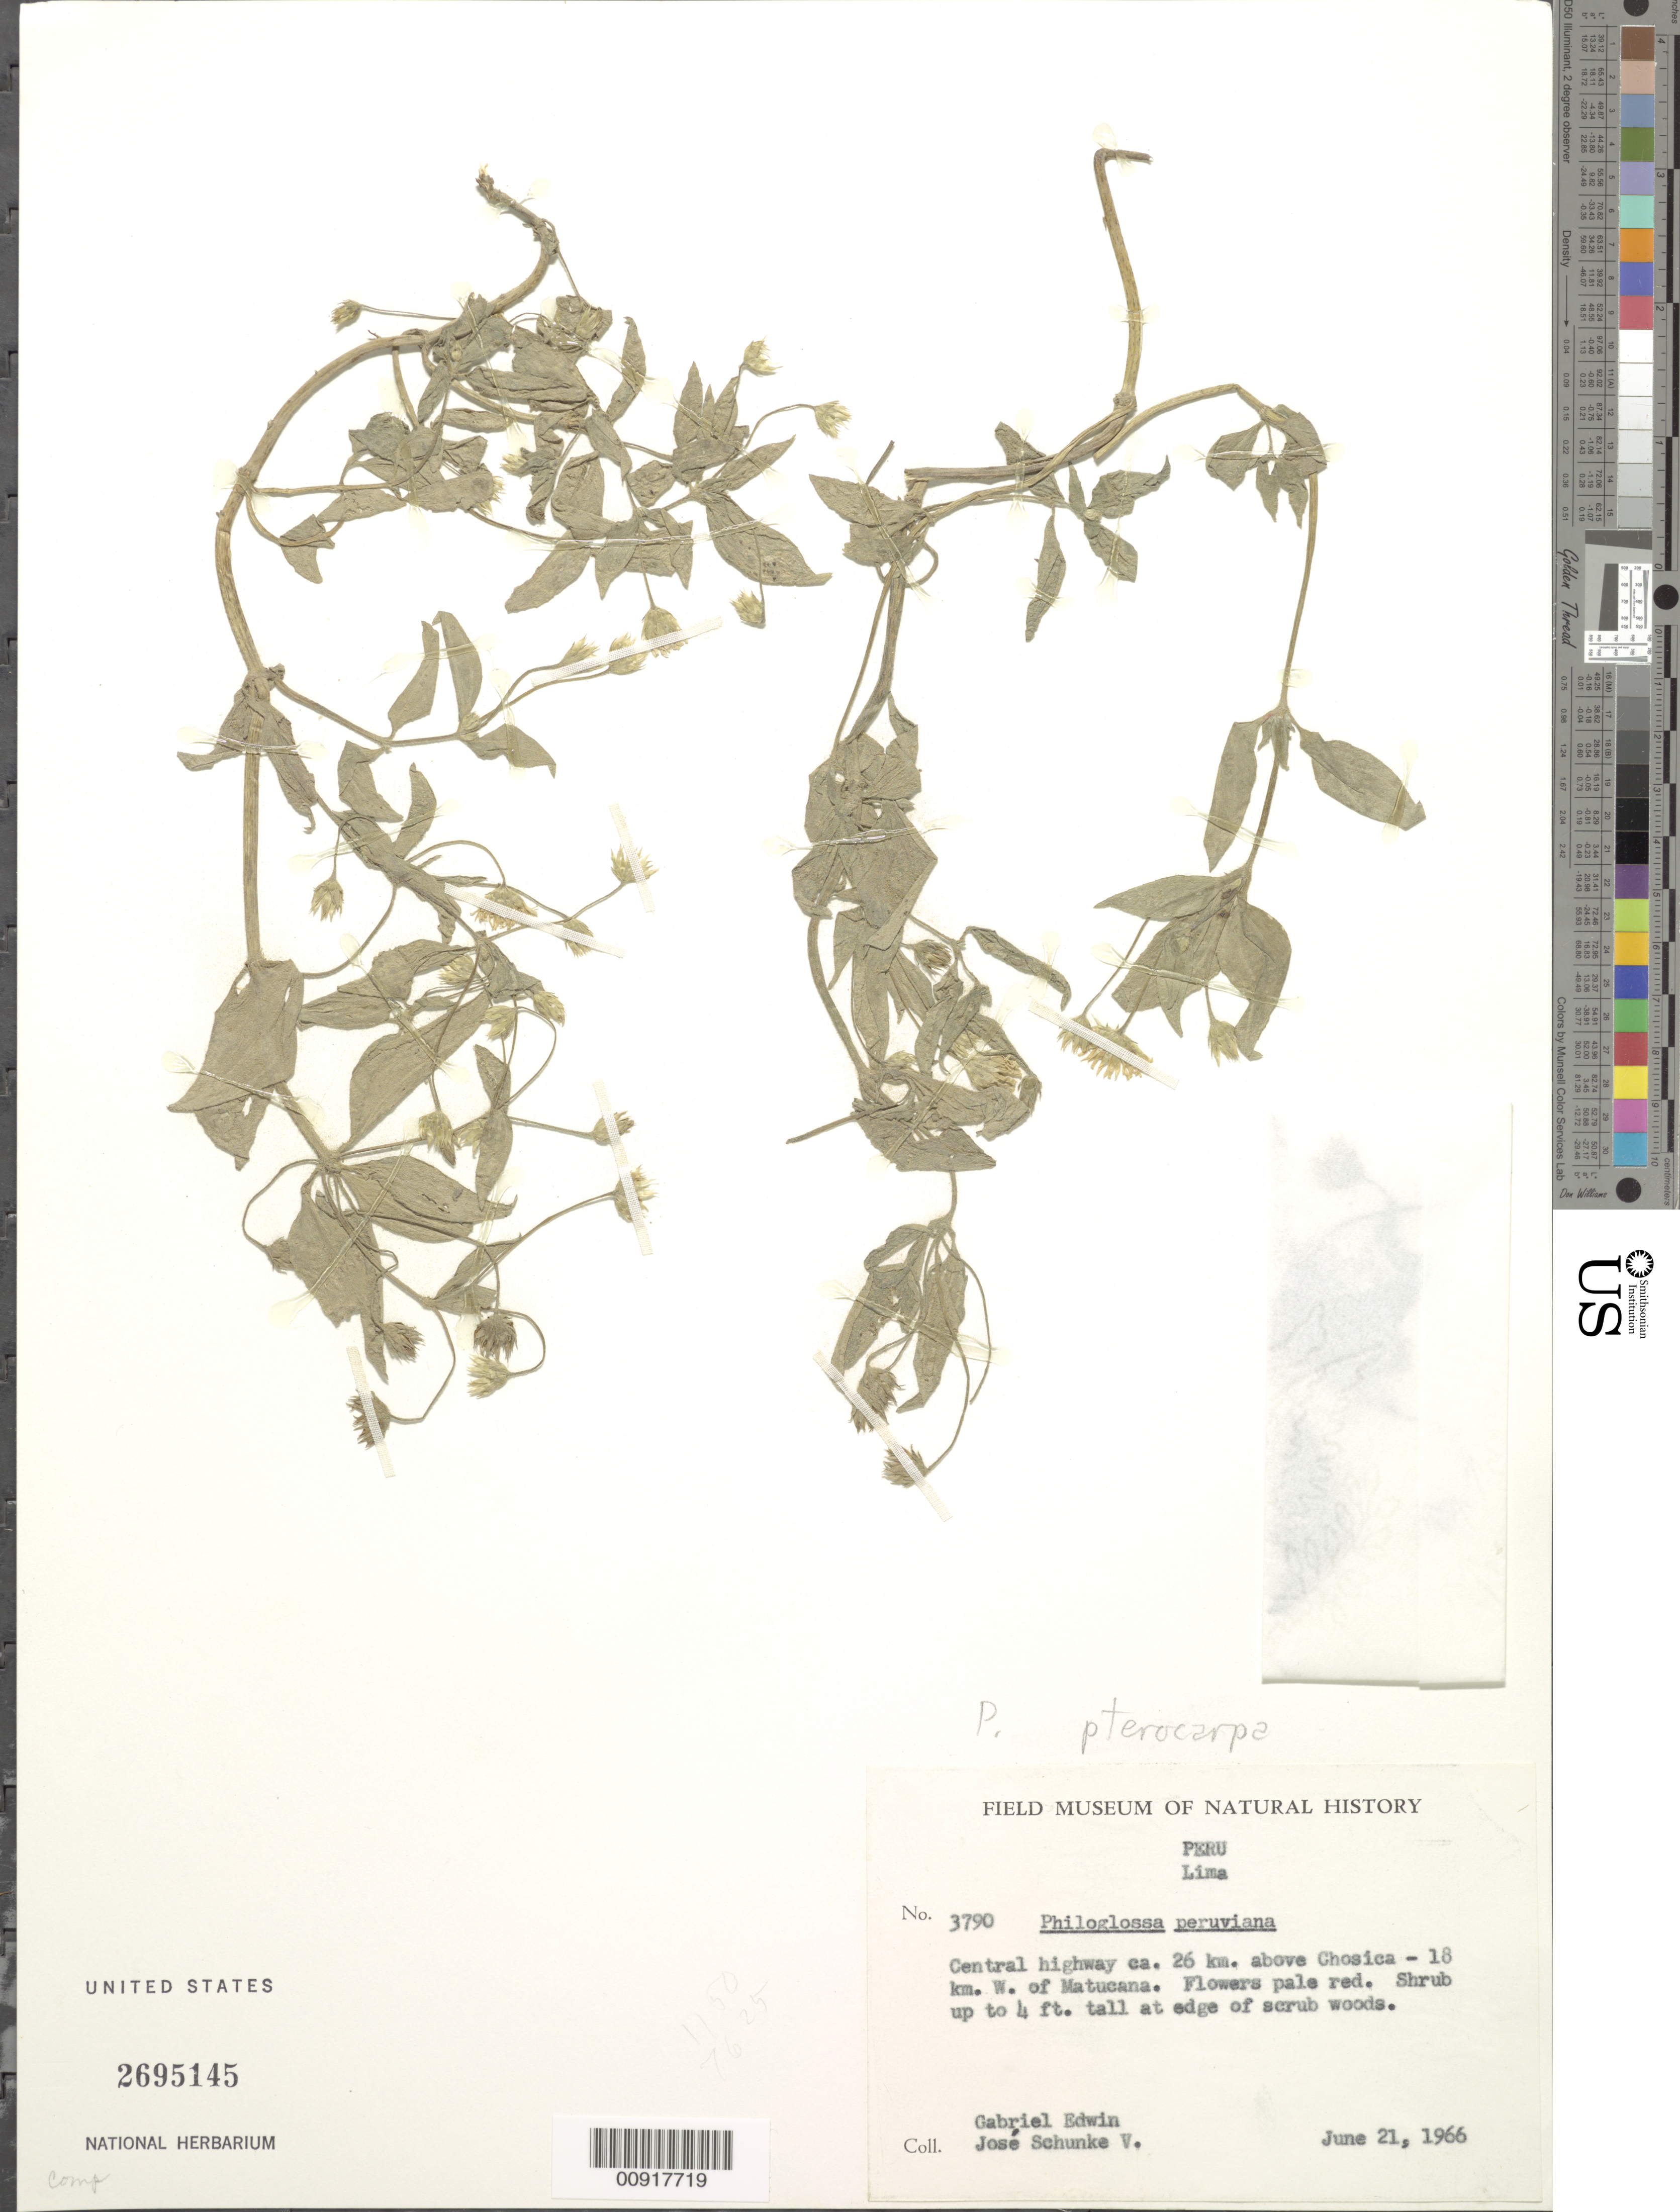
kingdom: Plantae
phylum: Tracheophyta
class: Magnoliopsida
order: Asterales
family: Asteraceae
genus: Philoglossa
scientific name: Philoglossa pterocarpa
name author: Sandwith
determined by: Robinson, Harold E., (US)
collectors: G. Edwin & J. Schunke Vigo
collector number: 3790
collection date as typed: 21 June 1966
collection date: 1966-06-21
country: Peru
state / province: Lima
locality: Chosica, central highway ca 26 km above Chosica, 18 km W of Matucana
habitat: Edge of scrub woods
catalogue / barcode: US 2695145